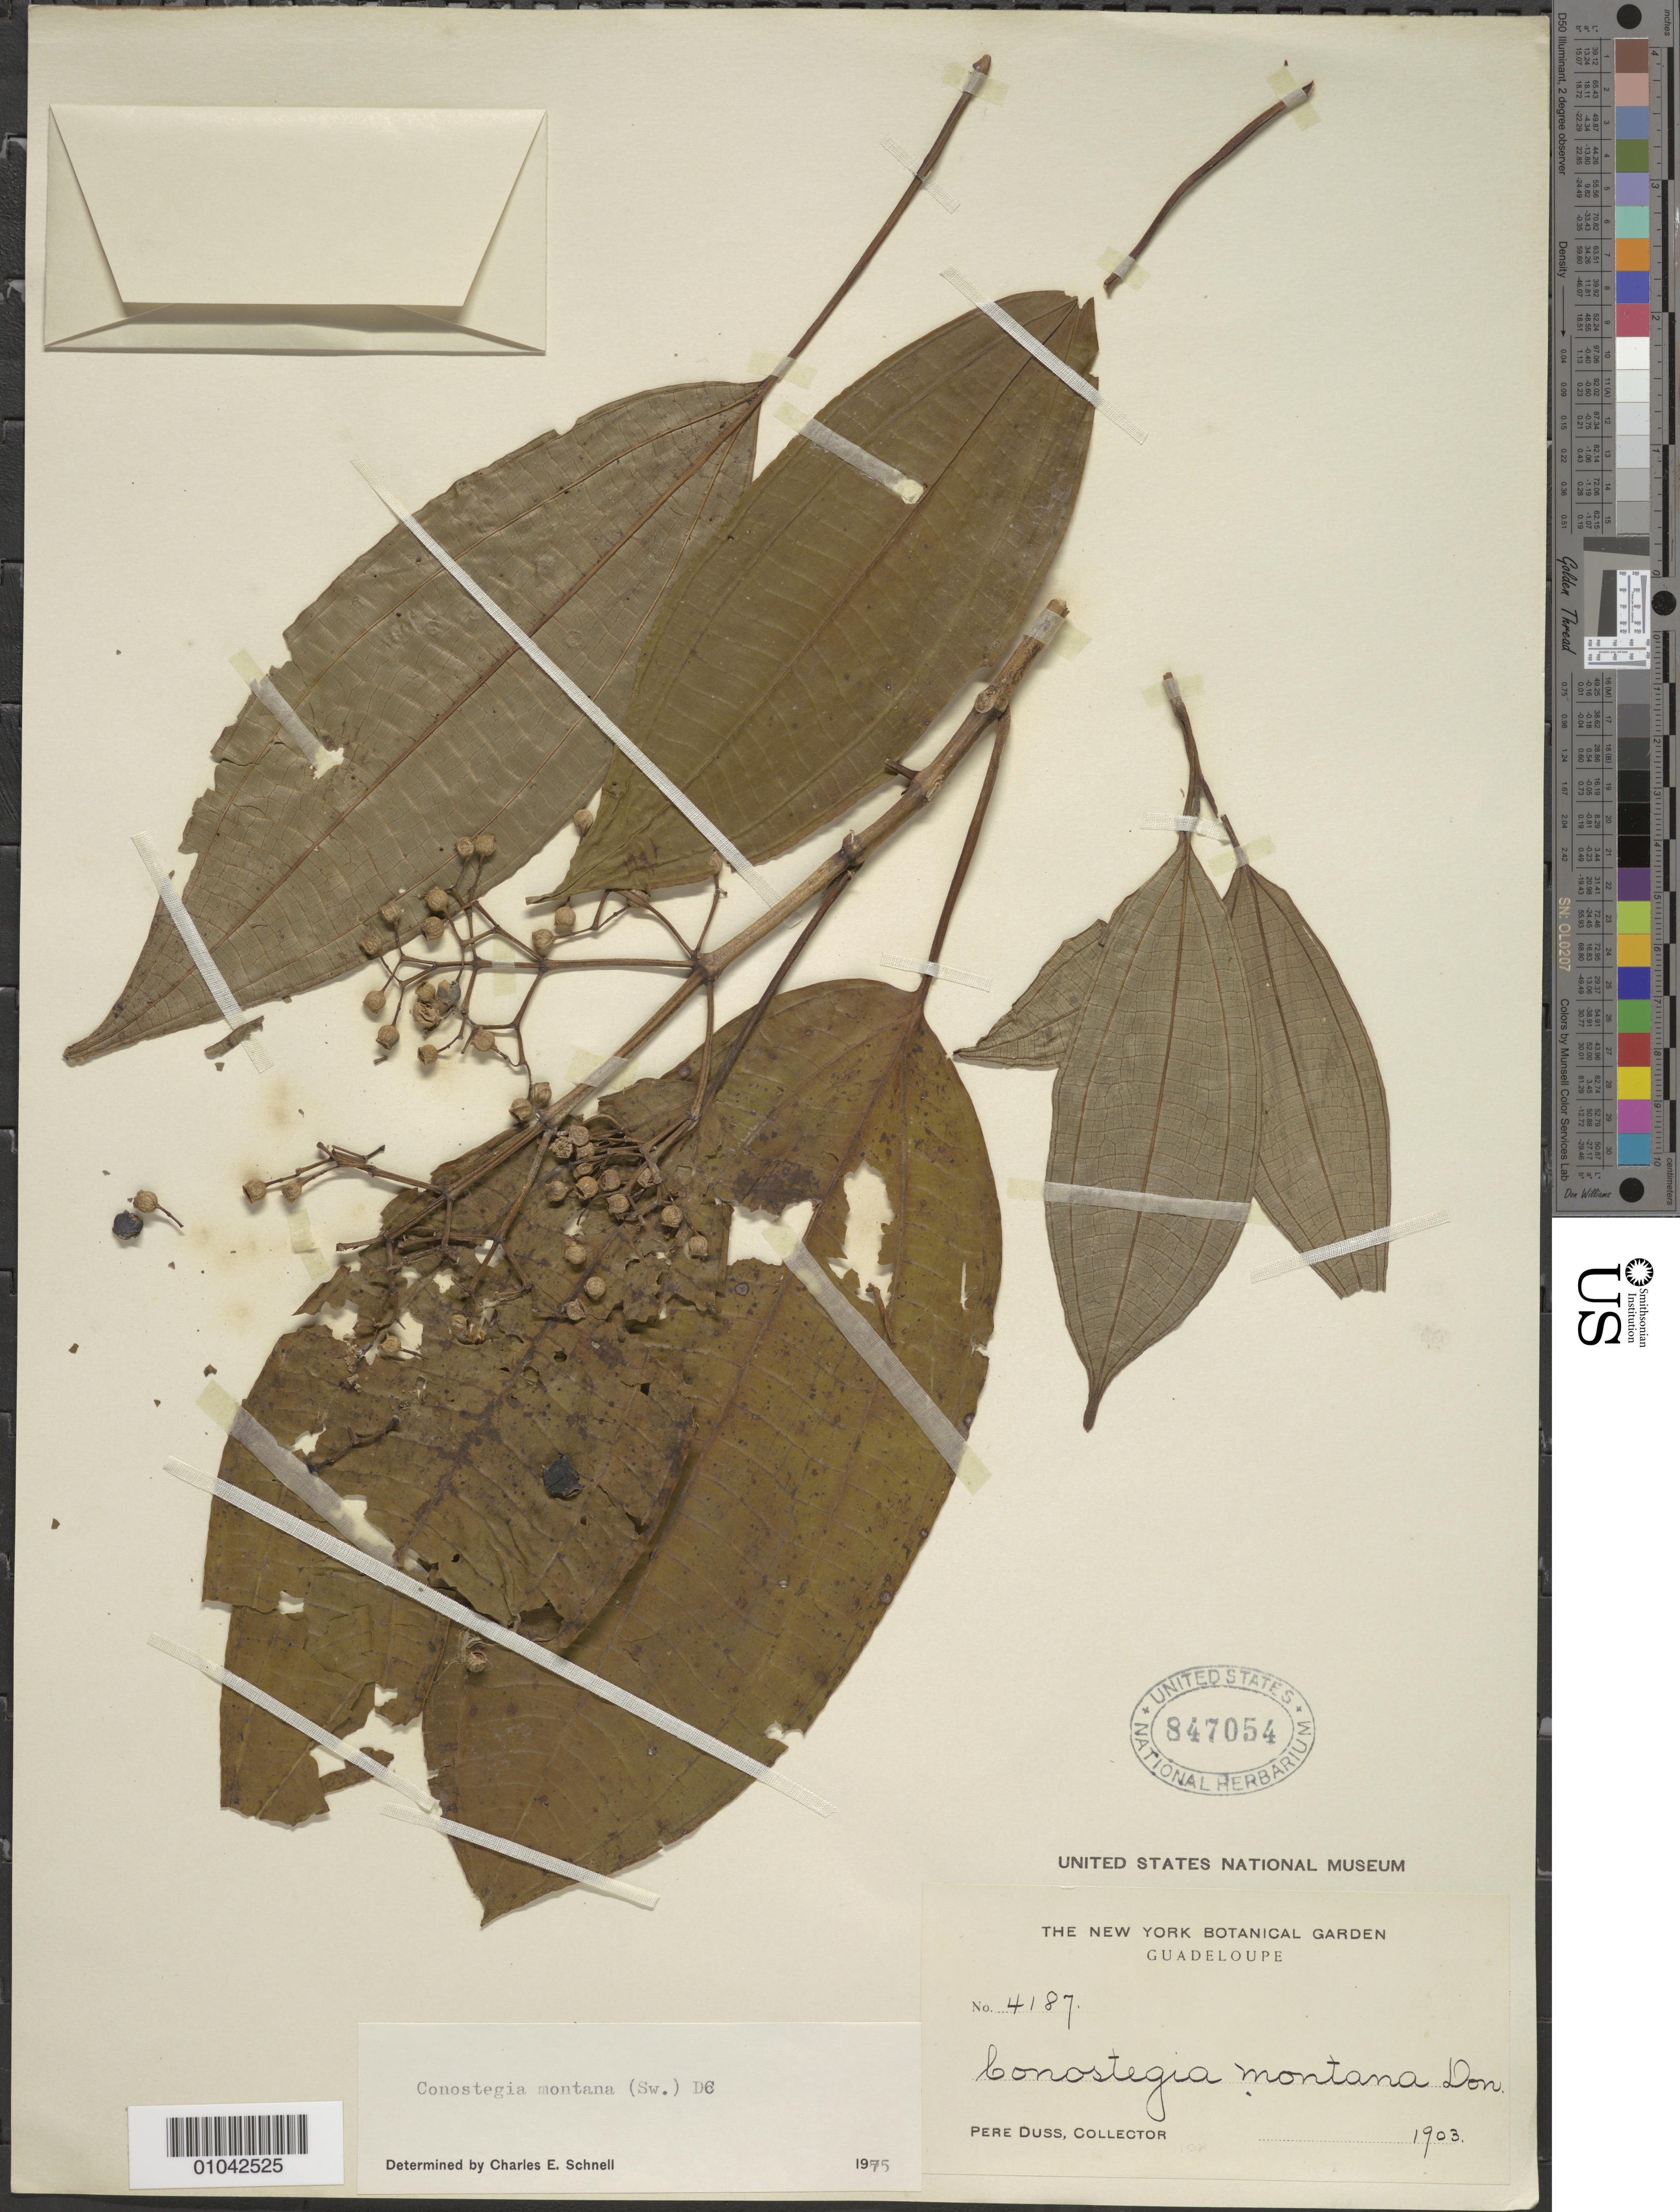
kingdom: Plantae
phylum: Tracheophyta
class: Magnoliopsida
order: Myrtales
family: Melastomataceae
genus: Conostegia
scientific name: Conostegia montana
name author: (Sw.) D. Don ex DC.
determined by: Schnell, C. E.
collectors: Père Duss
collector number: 4187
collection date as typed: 1903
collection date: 1903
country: Guadeloupe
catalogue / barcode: US 847054